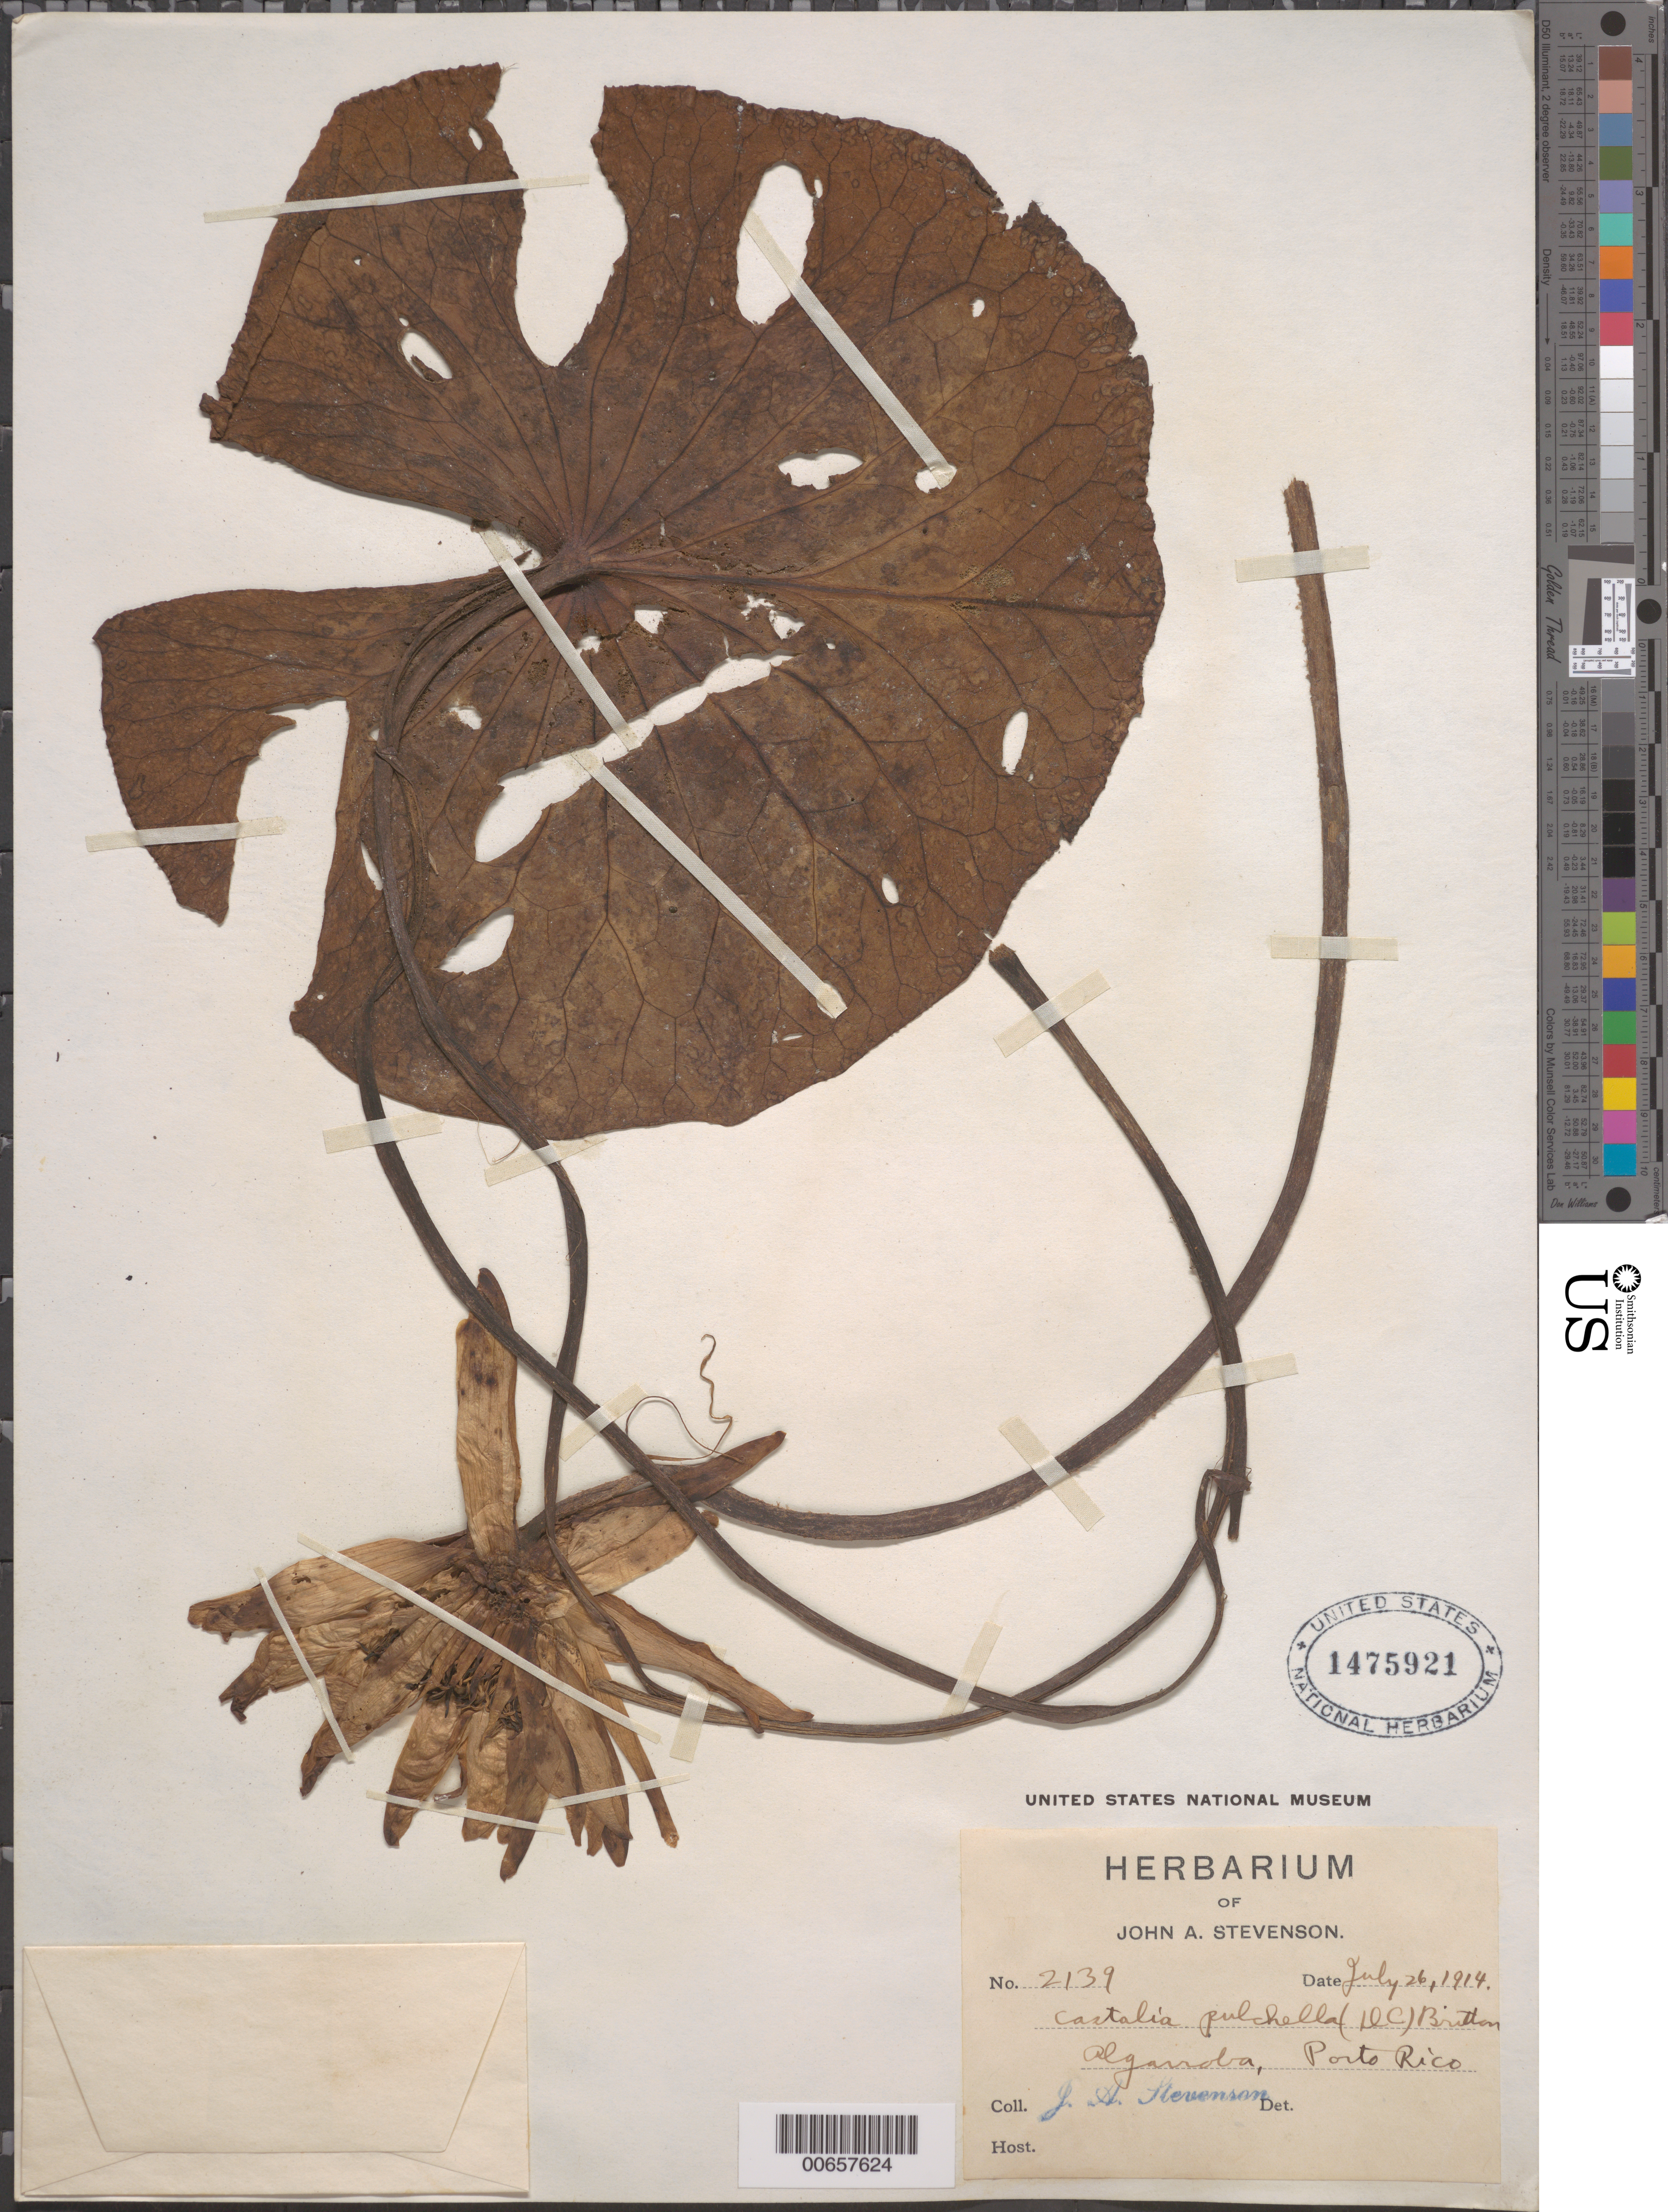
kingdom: Plantae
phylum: Tracheophyta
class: Magnoliopsida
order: Nymphaeales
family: Nymphaeaceae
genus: Castalia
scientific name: Castalia pulchella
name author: (DC.) Britton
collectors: J. Stevenson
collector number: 2139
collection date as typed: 26 Jul 1914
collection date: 1914-07-26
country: Puerto Rico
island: Greater Antilles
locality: Algarroba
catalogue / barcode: US 1475921